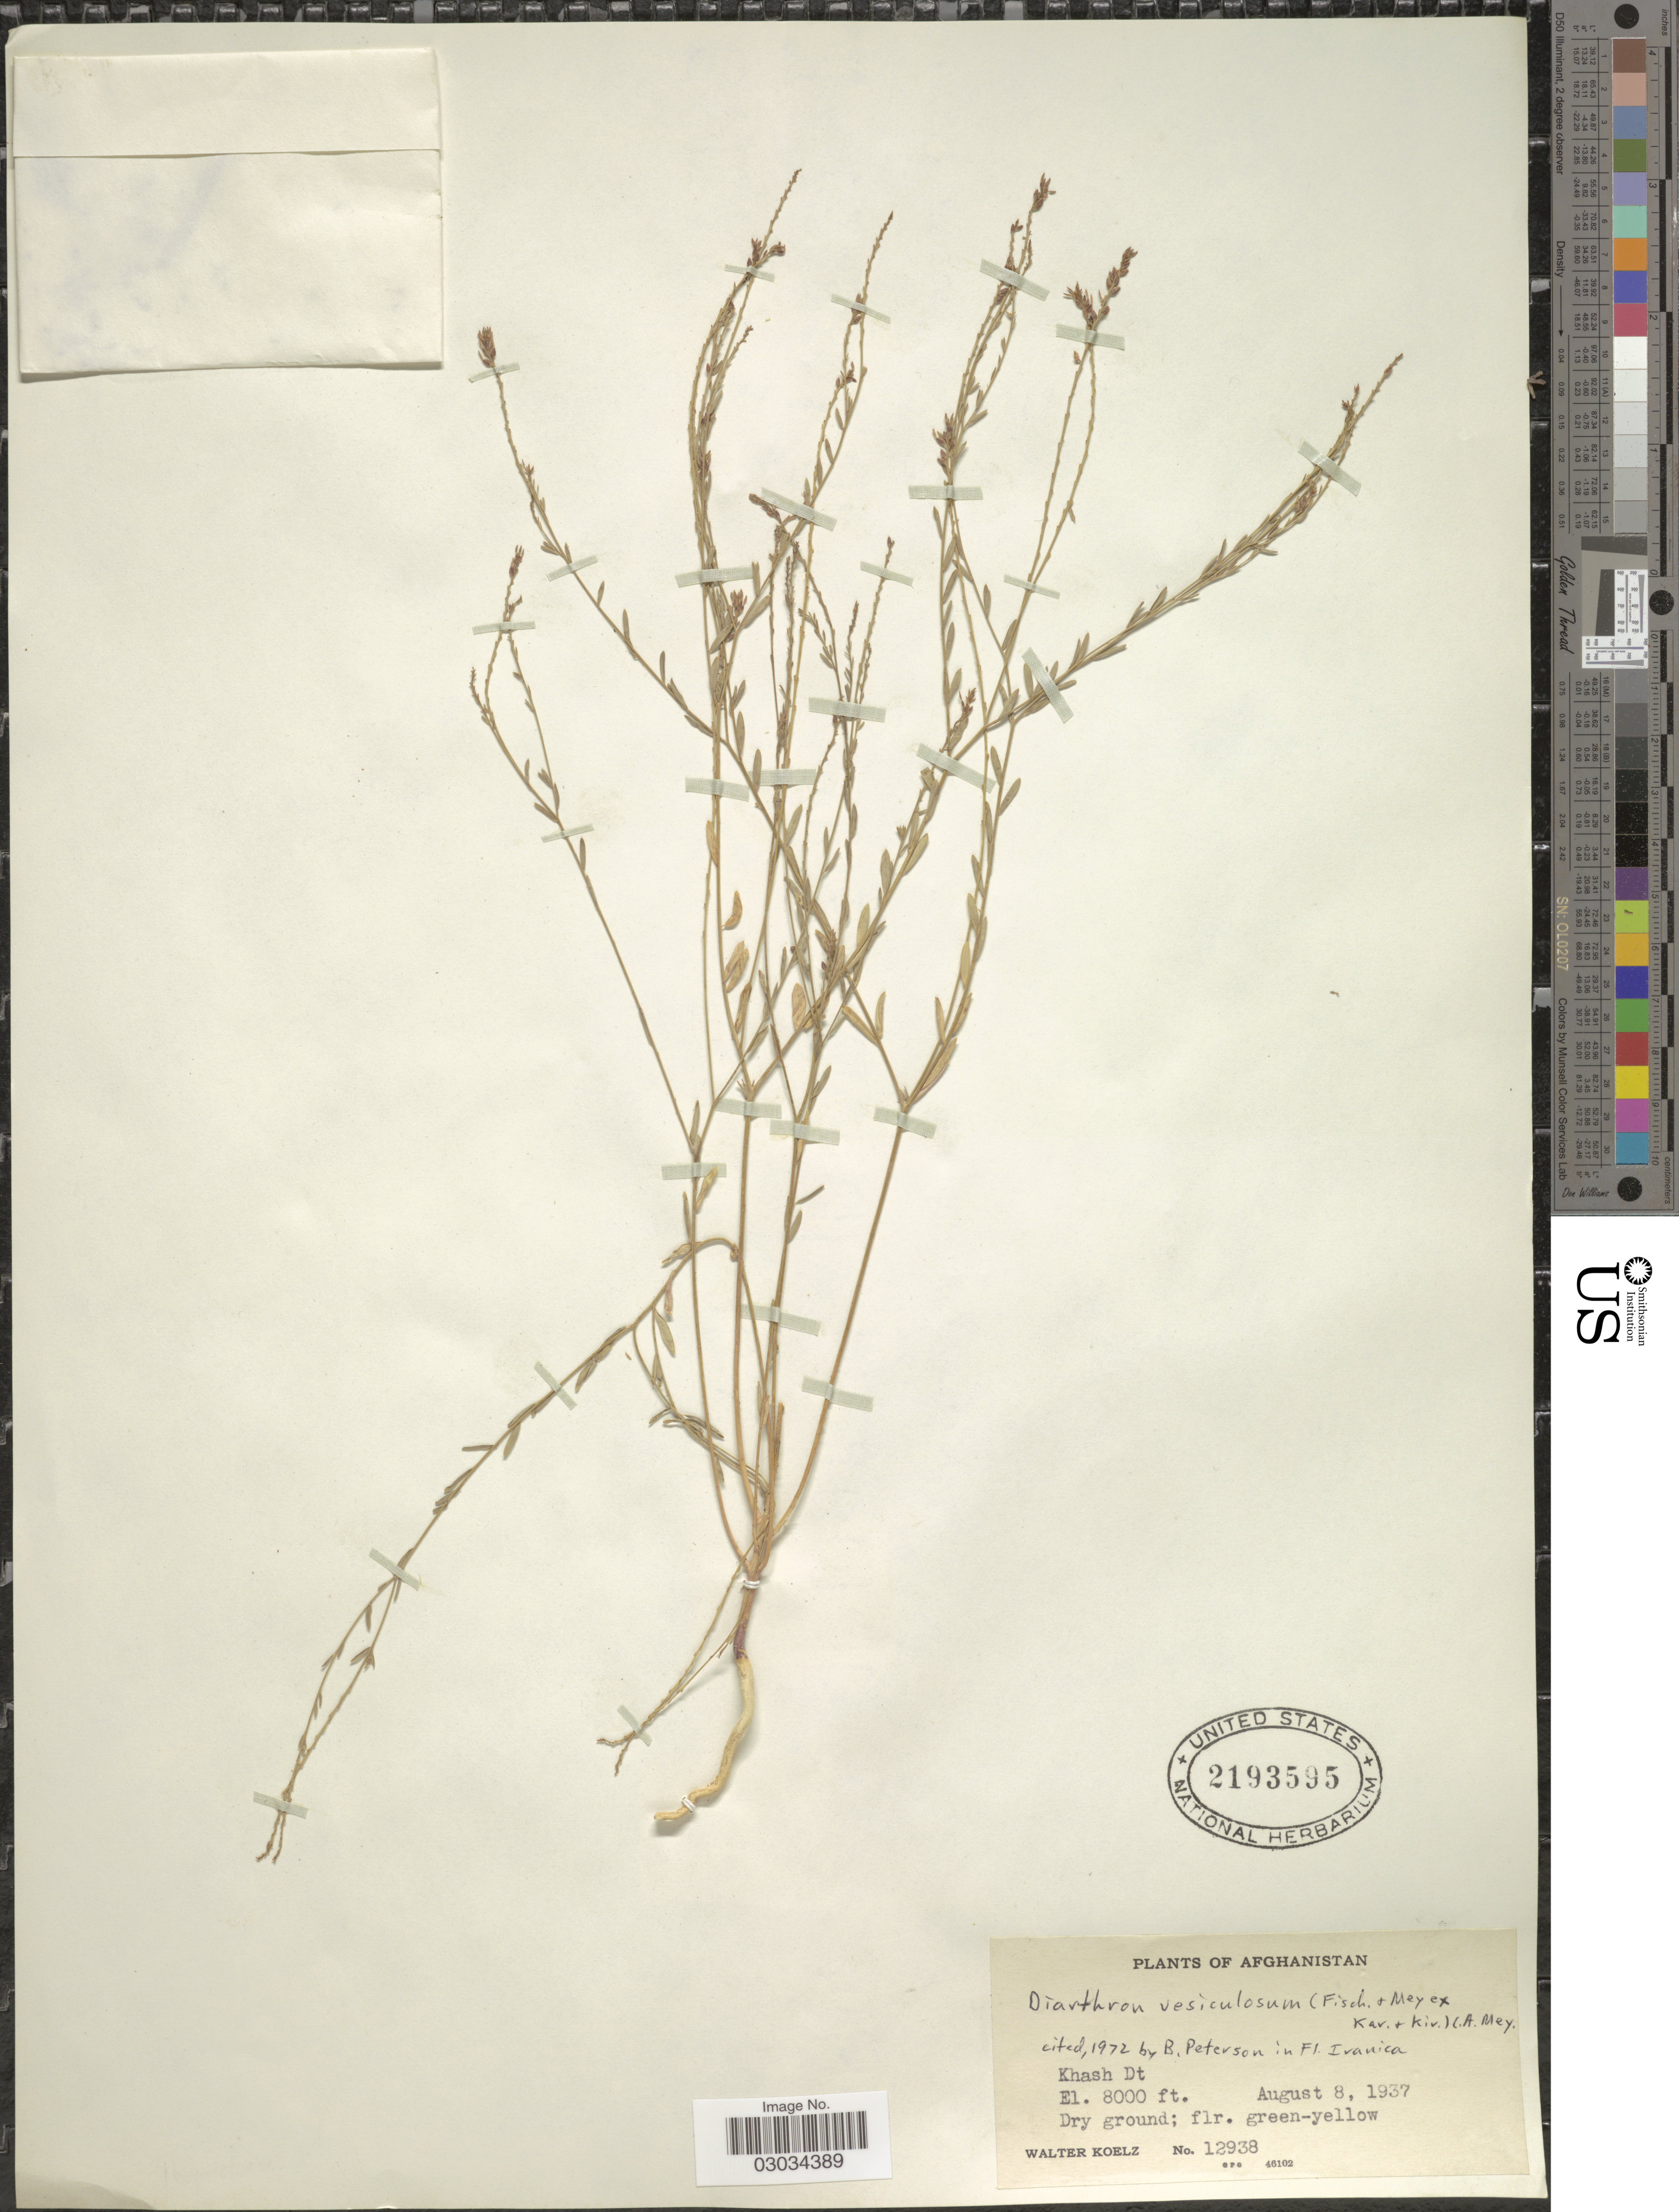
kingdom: Plantae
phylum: Tracheophyta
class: Magnoliopsida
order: Malvales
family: Thymelaeaceae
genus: Diarthron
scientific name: Diarthron vesiculosum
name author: (Fisch. & C.A. Mey. ex Kar. & Kir.) C.A. Mey.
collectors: W. N. Koelz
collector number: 12938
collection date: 1937-08-08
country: Afghanistan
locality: Khash Dt.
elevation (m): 2438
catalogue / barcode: US 2193595